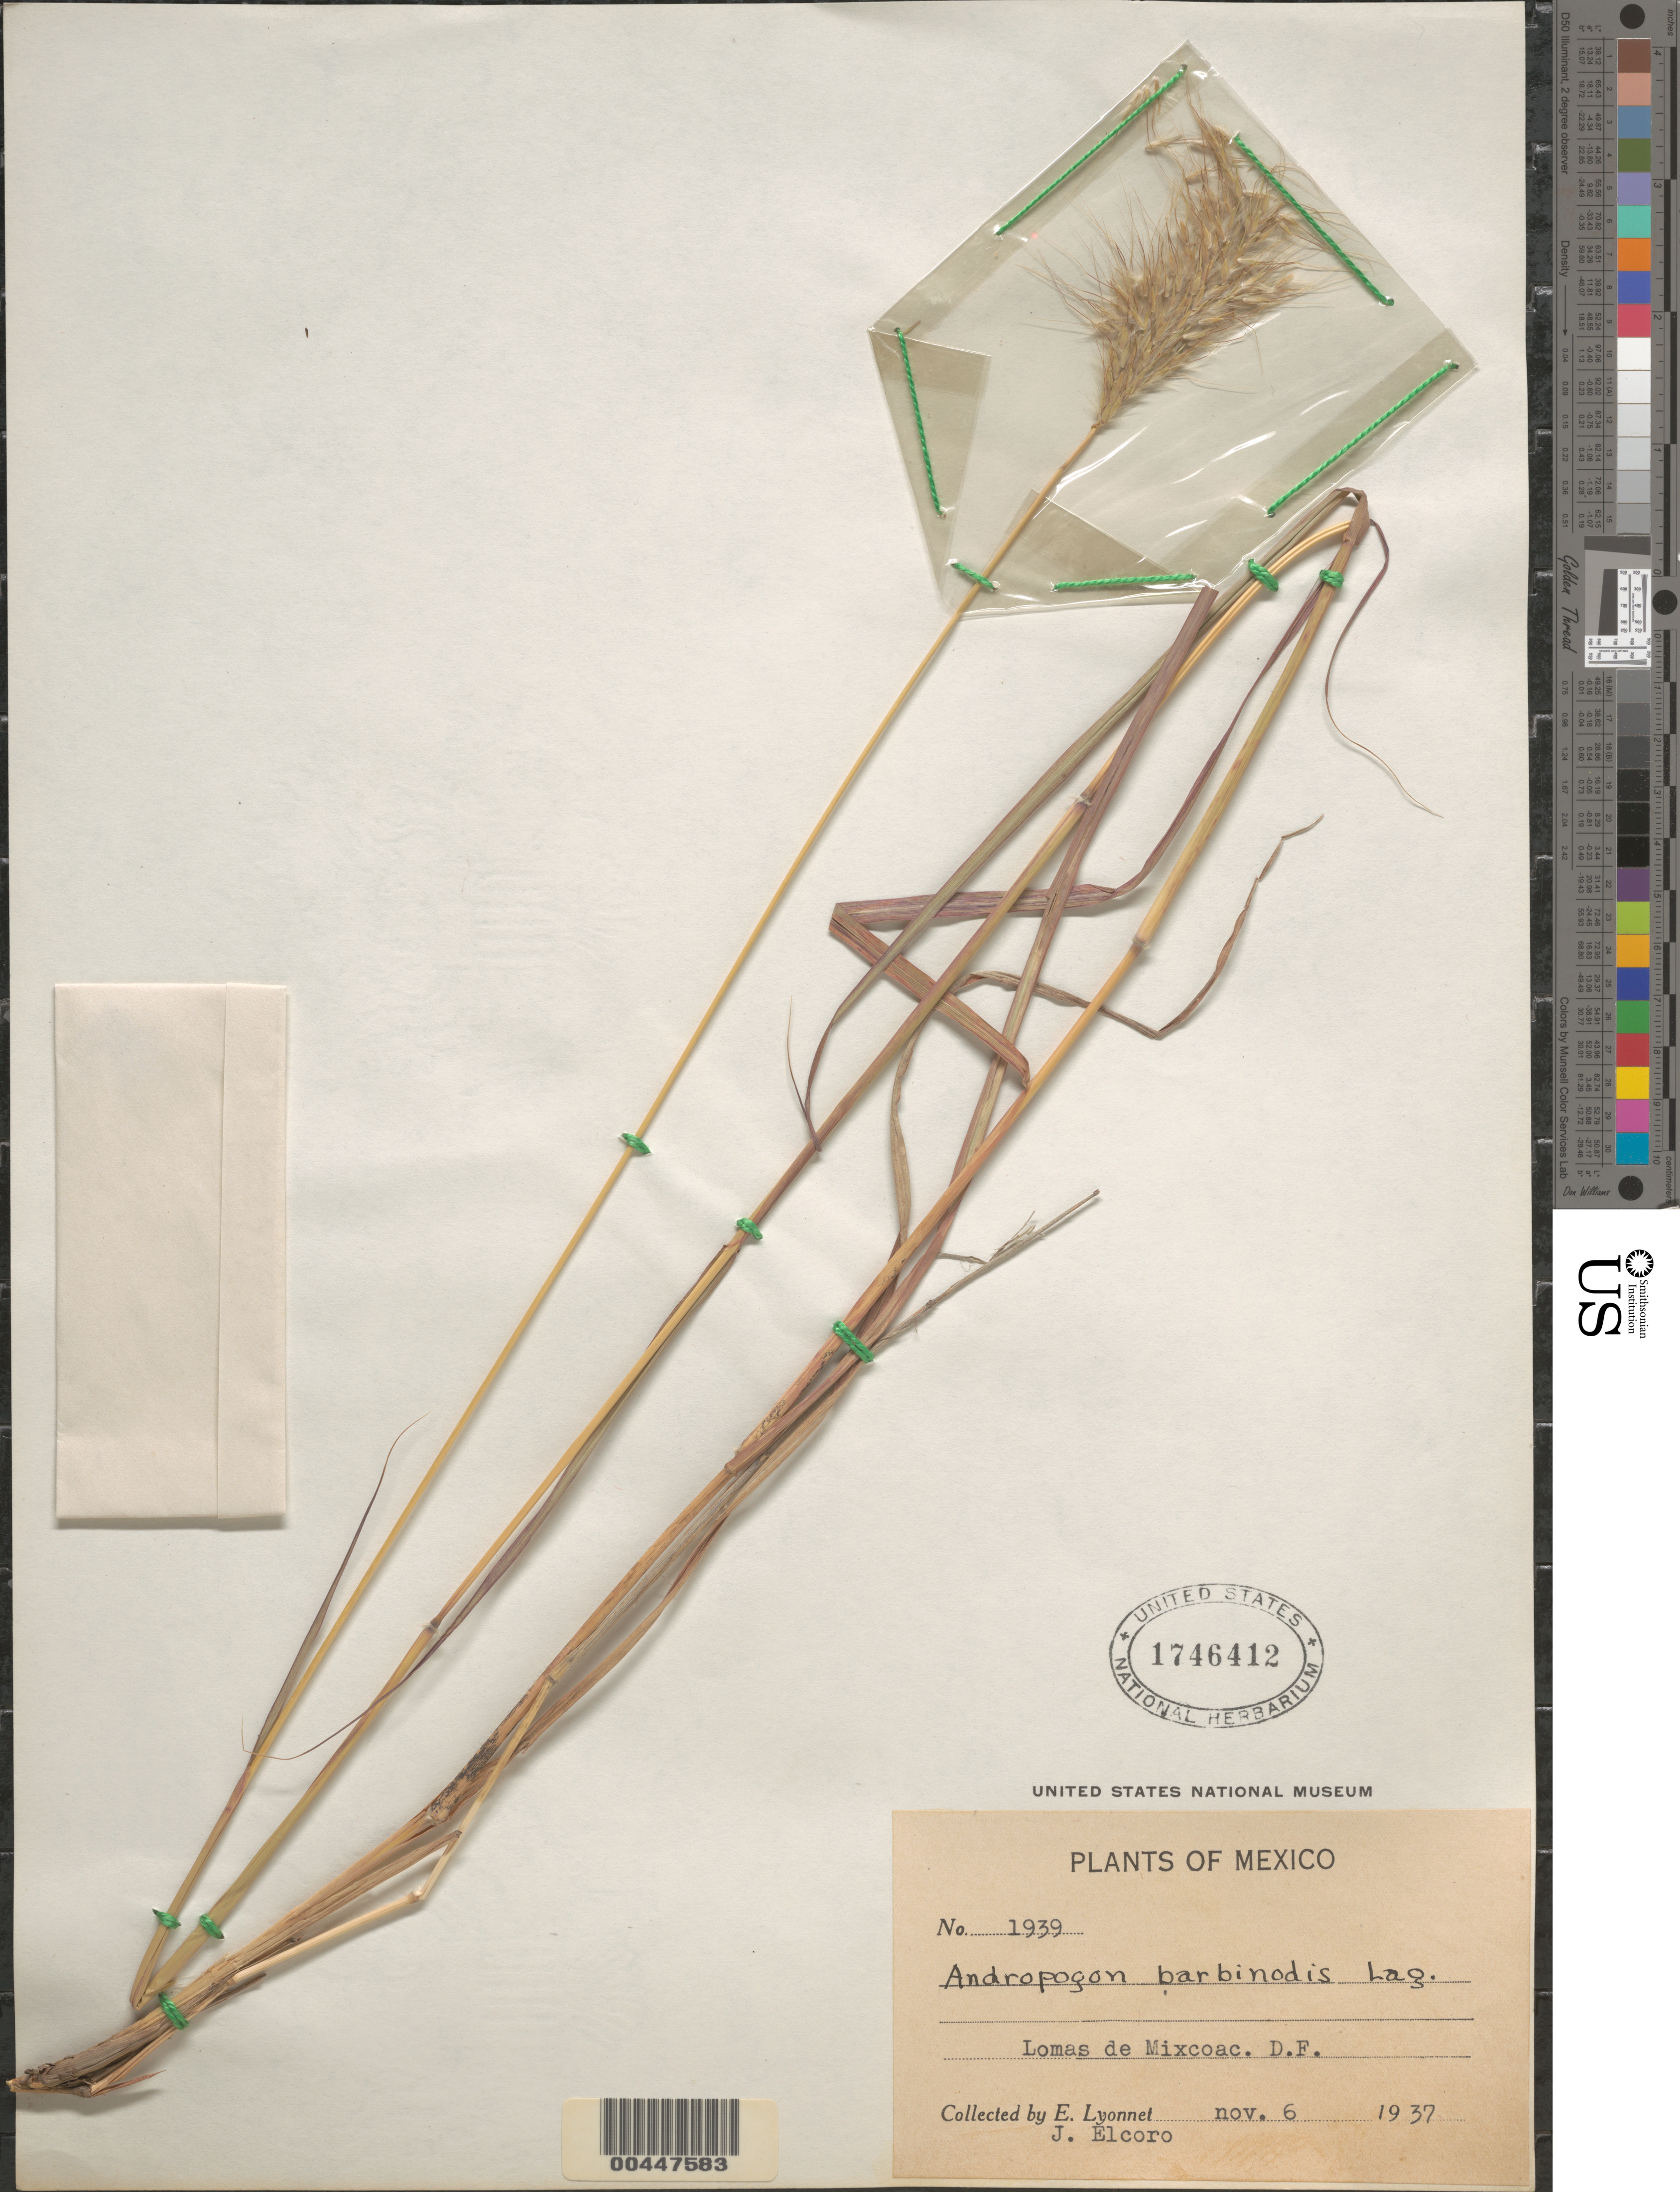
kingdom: Plantae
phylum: Tracheophyta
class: Liliopsida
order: Poales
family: Poaceae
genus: Andropogon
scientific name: Andropogon barbinodis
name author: Lag.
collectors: Bro. E. Lyonnet & J. Elcoro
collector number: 1939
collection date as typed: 6 Nov 1937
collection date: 1937-11-06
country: Mexico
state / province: Distrito Federal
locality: Lomas de Mixcoac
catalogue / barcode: US 1746412